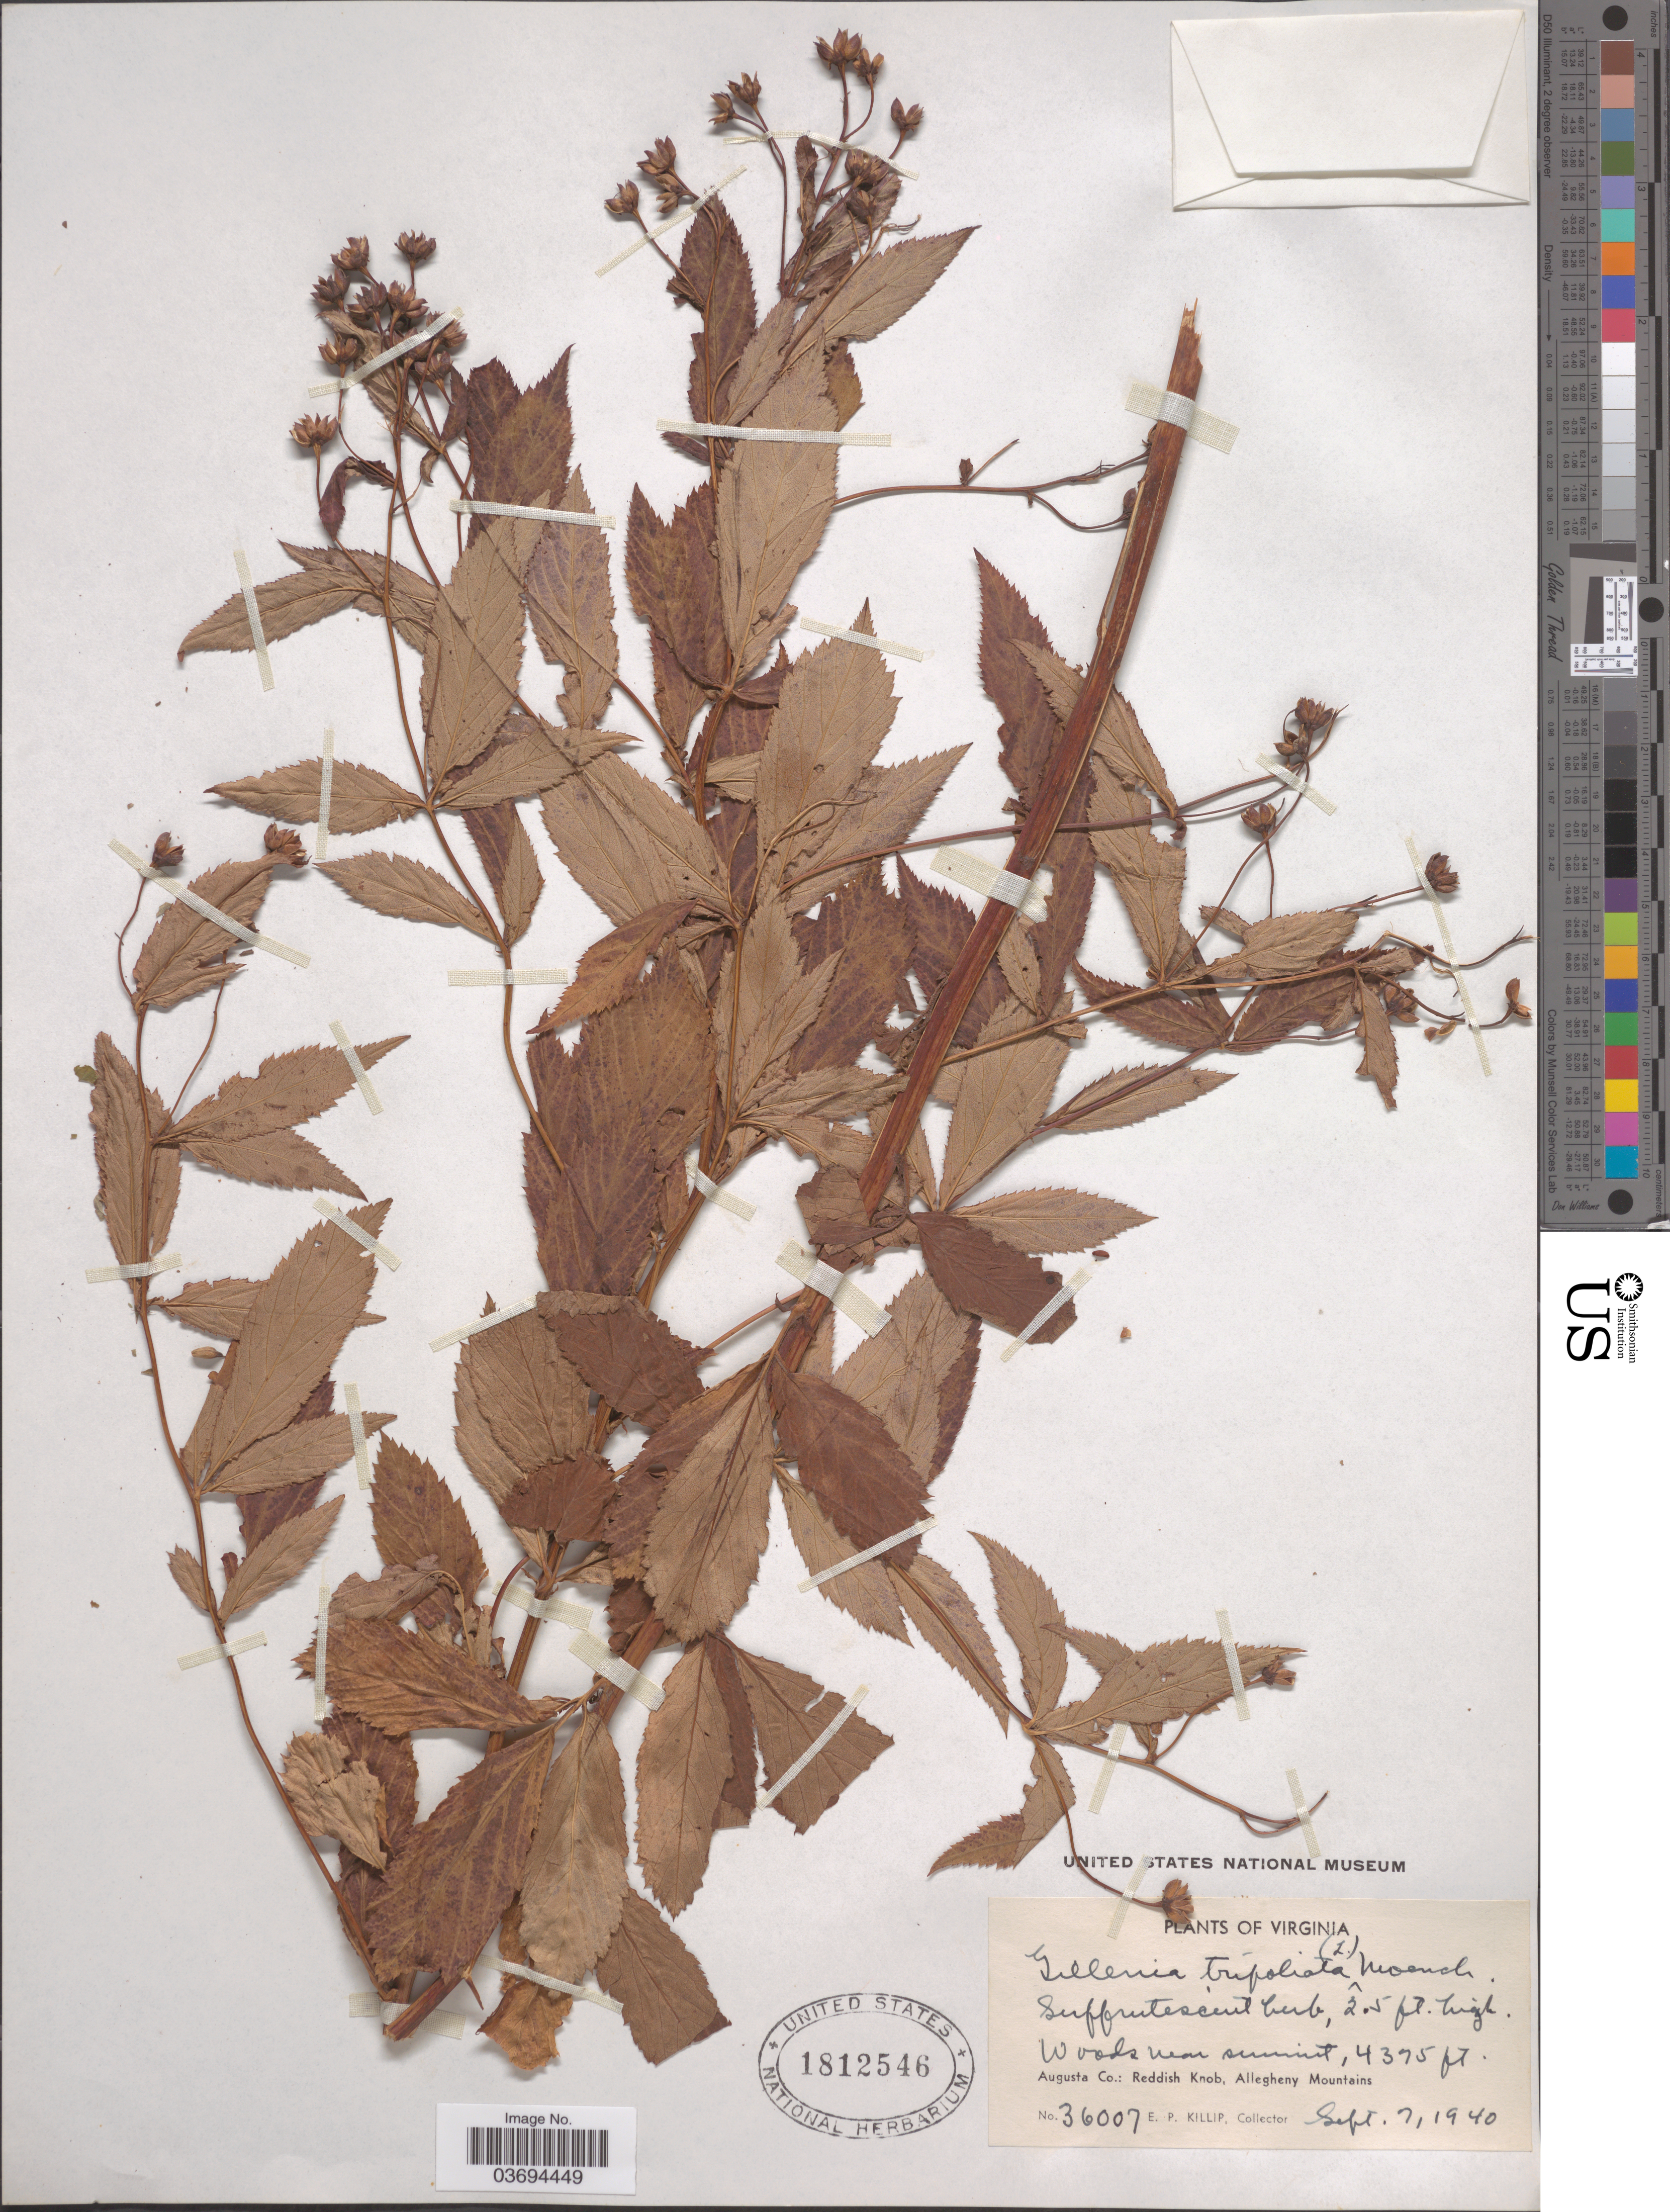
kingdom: Plantae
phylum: Tracheophyta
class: Magnoliopsida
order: Rosales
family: Rosaceae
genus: Gillenia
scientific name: Gillenia trifoliata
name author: (L.) Moench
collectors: E. P. Killip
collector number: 36007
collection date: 1940-09-07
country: United States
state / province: Virginia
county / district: Augusta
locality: Augusta Co.: Reddish Knob, Allegheny Mountains.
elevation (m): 1334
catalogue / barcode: US 1812546